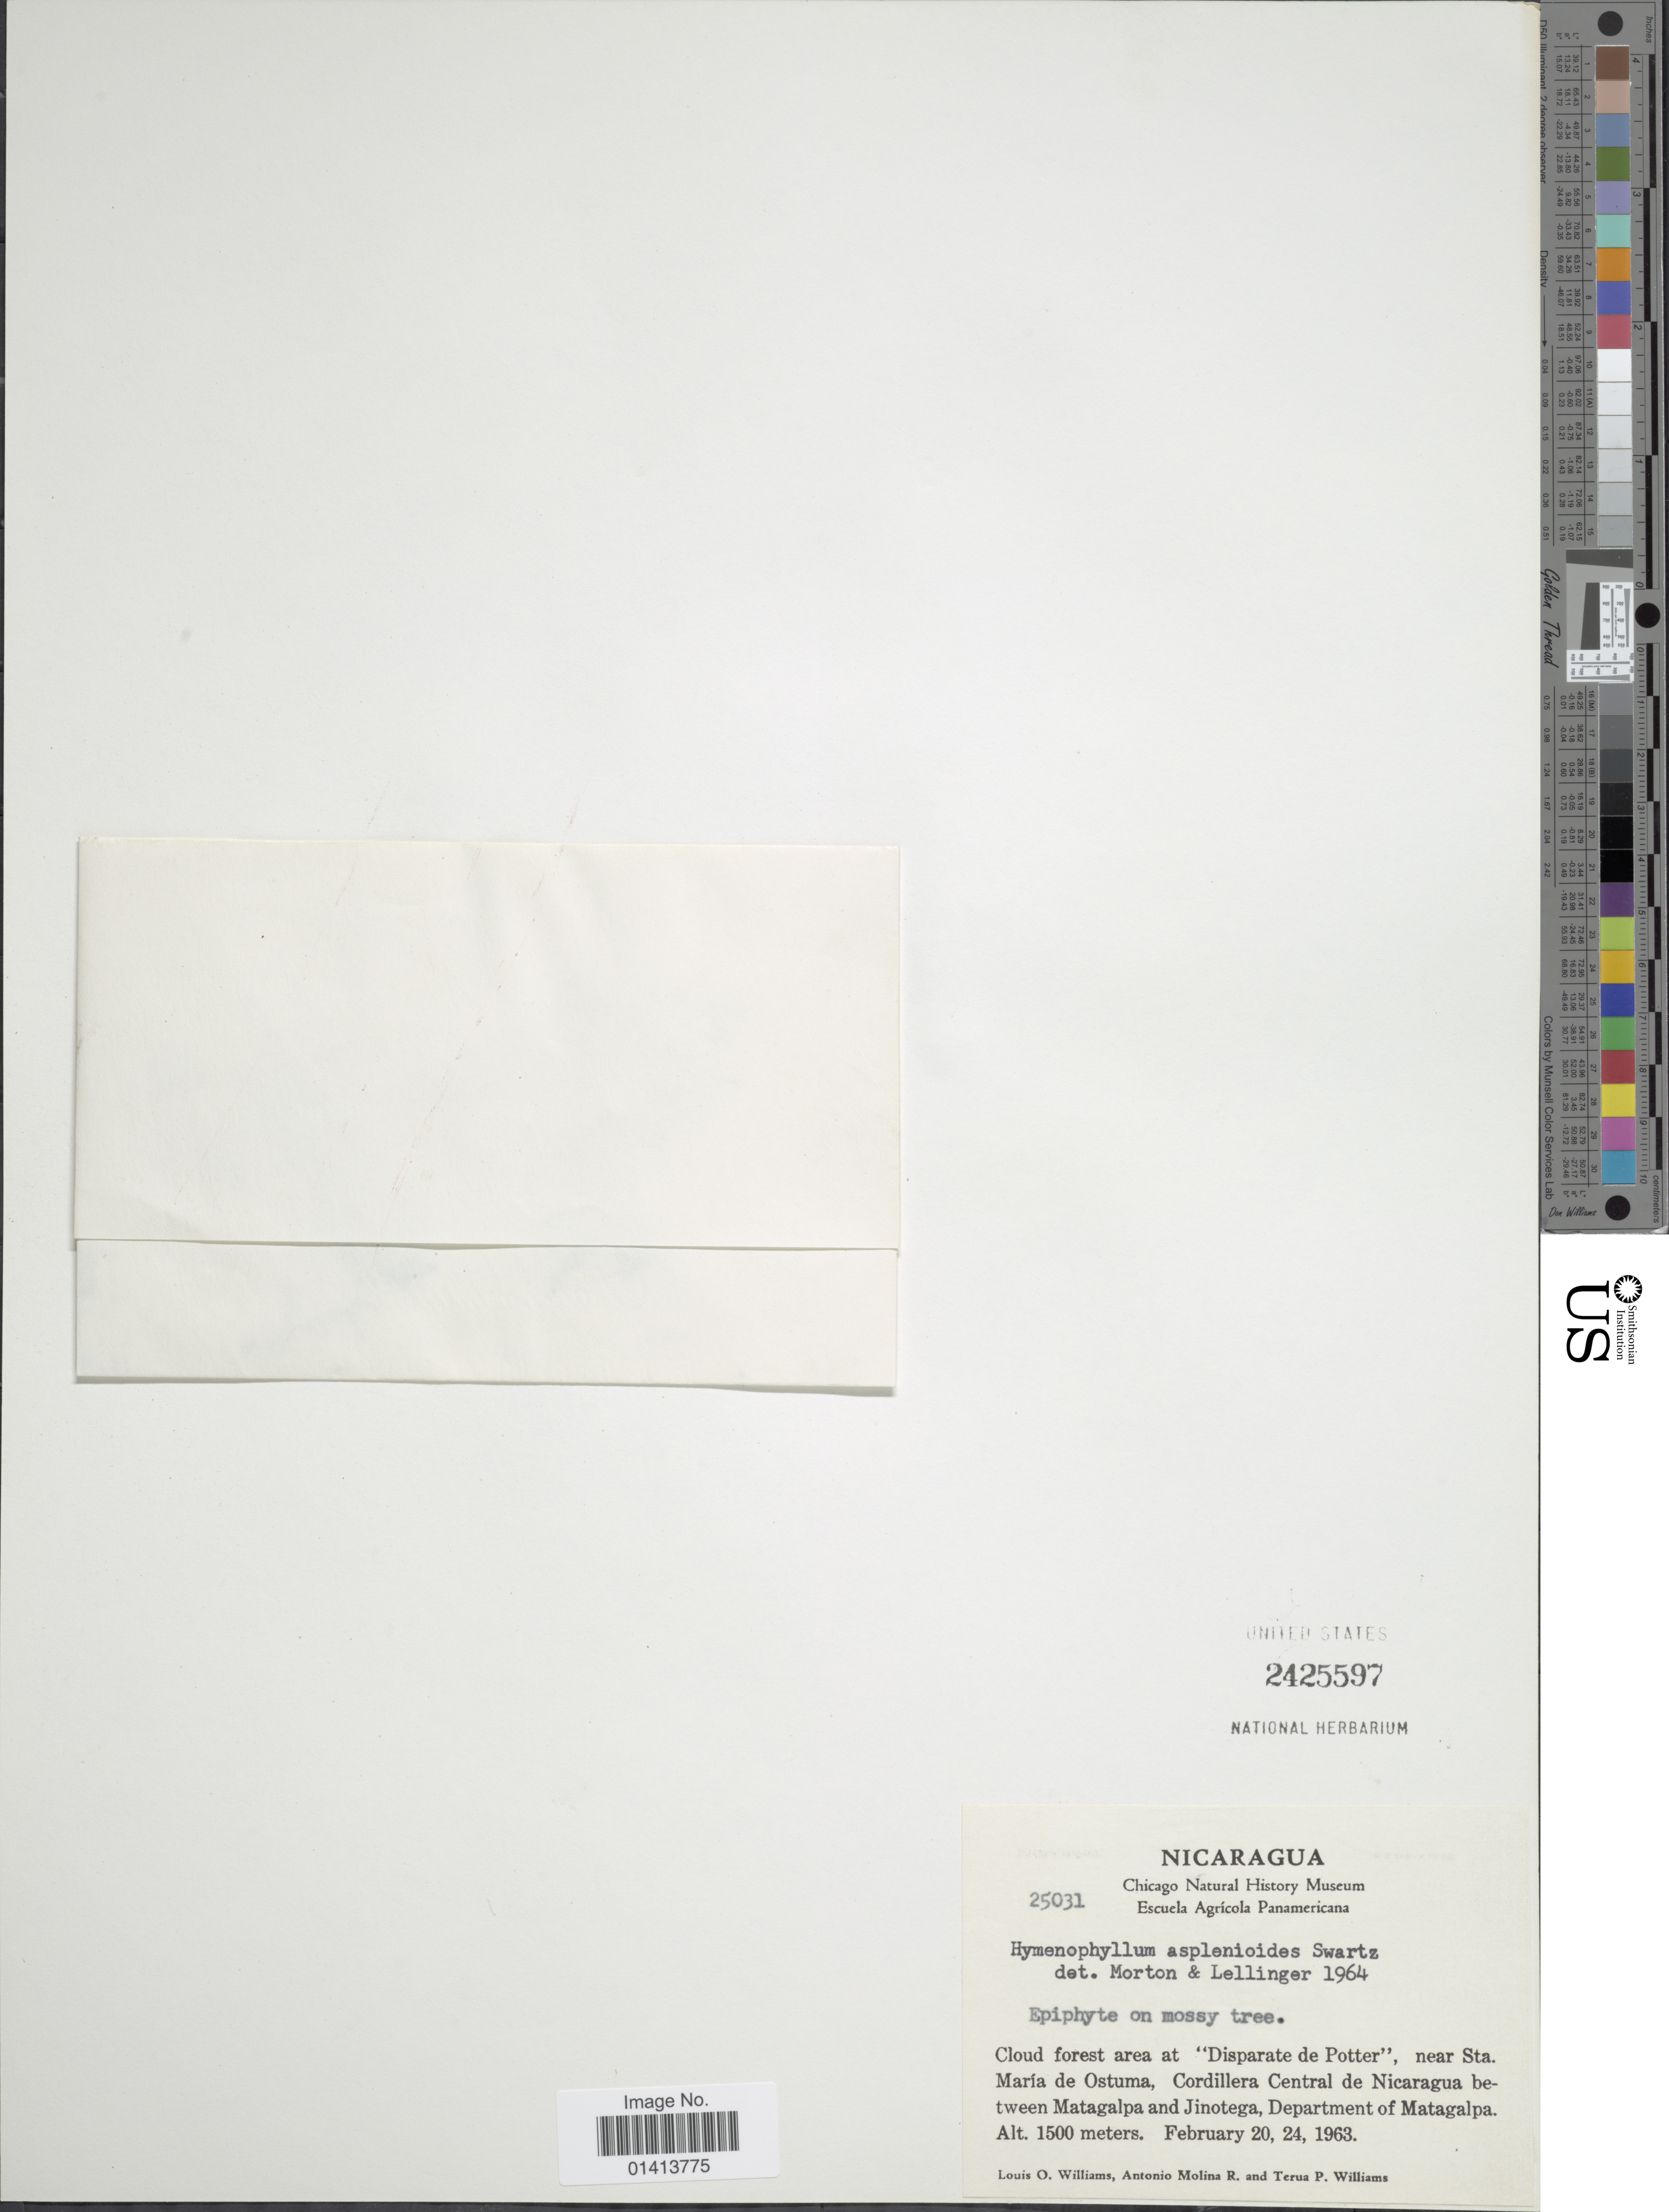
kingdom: Plantae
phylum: Tracheophyta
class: Polypodiopsida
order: Hymenophyllales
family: Hymenophyllaceae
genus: Hymenophyllum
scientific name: Hymenophyllum asplenioides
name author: (Sw.) Sw.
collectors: L. O. Williams, A. Molina R. & T. P. Williams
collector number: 25031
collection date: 1963-02-20/1963-02-24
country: Nicaragua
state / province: Matagalpa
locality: Cloud forest area at 'Disparate de potter', near Sta María de ostuma, Cordillera Central de Nicaragua between Matagalpa and Jinotega, Department of Matagalpa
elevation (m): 1500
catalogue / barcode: US 2425597